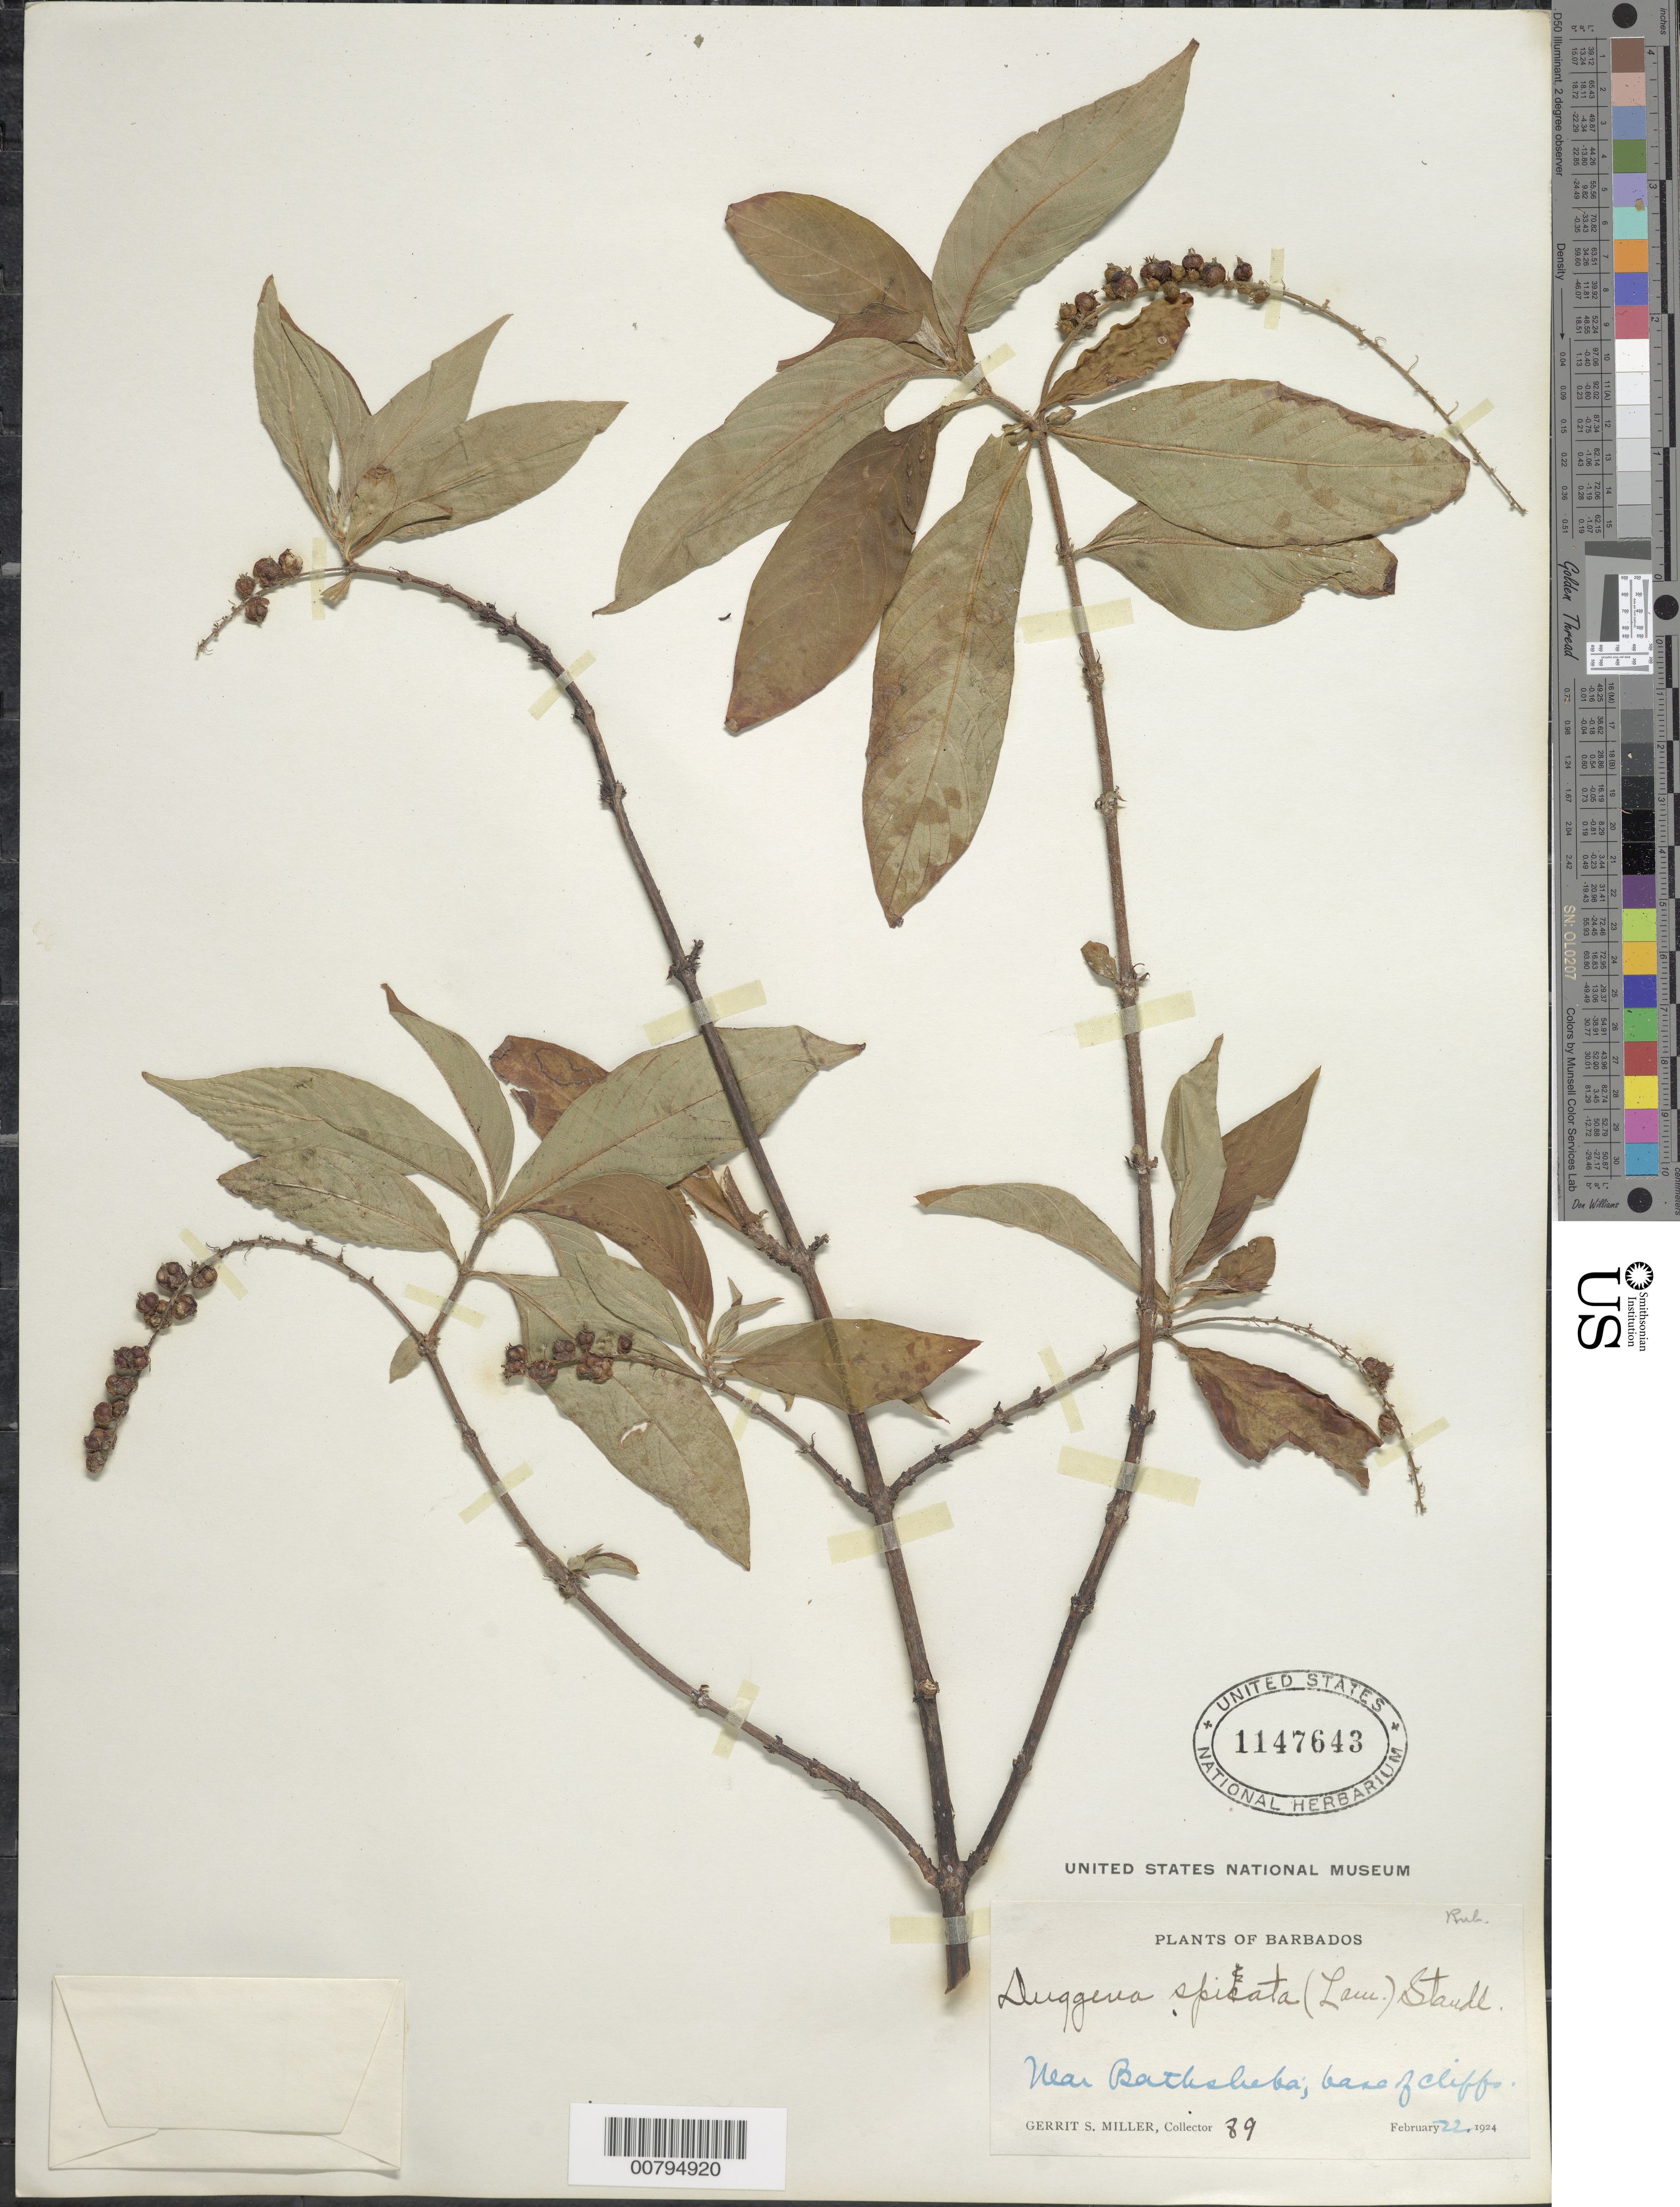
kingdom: Plantae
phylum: Tracheophyta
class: Magnoliopsida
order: Gentianales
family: Rubiaceae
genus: Gonzalagunia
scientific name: Gonzalagunia hirsuta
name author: Schum.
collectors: G. S. Miller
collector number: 89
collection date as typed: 22 Feb 1924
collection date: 1924-02-22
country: Barbados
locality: Near Bathsheba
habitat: Base of cliff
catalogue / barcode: US 1147643